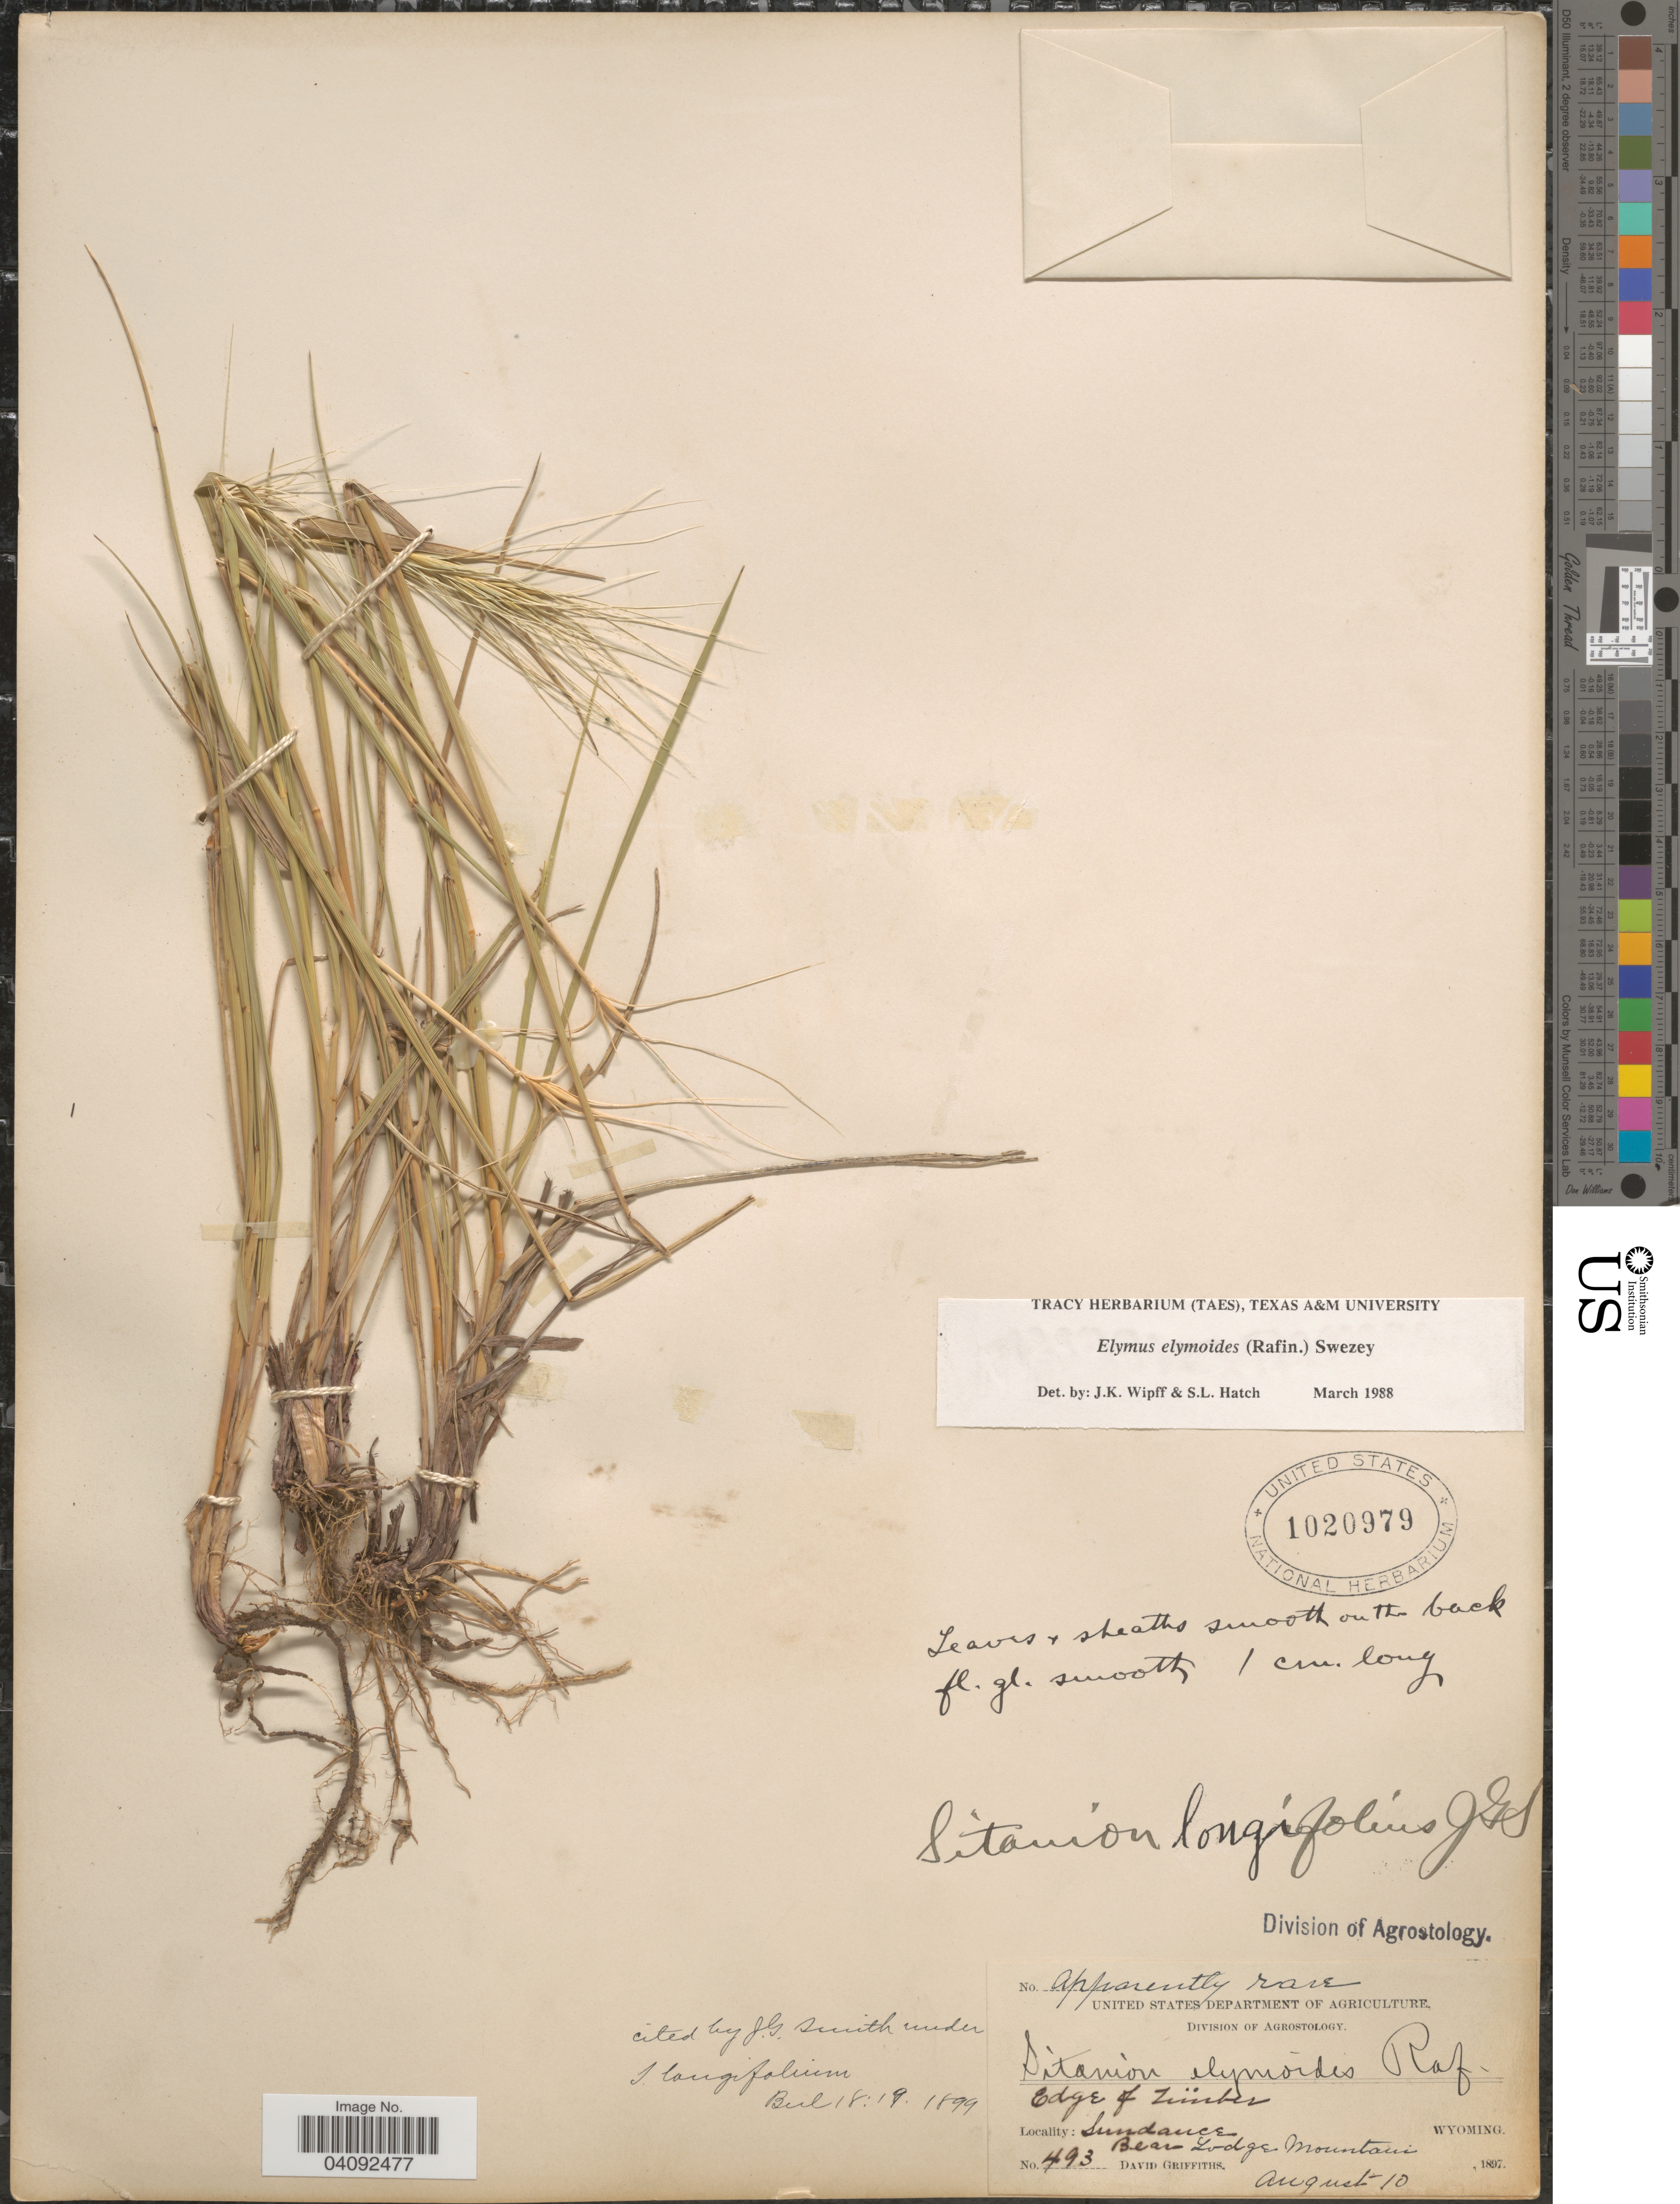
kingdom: Plantae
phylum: Tracheophyta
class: Liliopsida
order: Poales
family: Poaceae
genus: Elymus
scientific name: Elymus elymoides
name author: (Raf.) Swezey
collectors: D. Griffiths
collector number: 493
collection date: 1897-08-10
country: United States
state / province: Wyoming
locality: Sundance. Bear Lodge Mountain.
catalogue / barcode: US 1020979